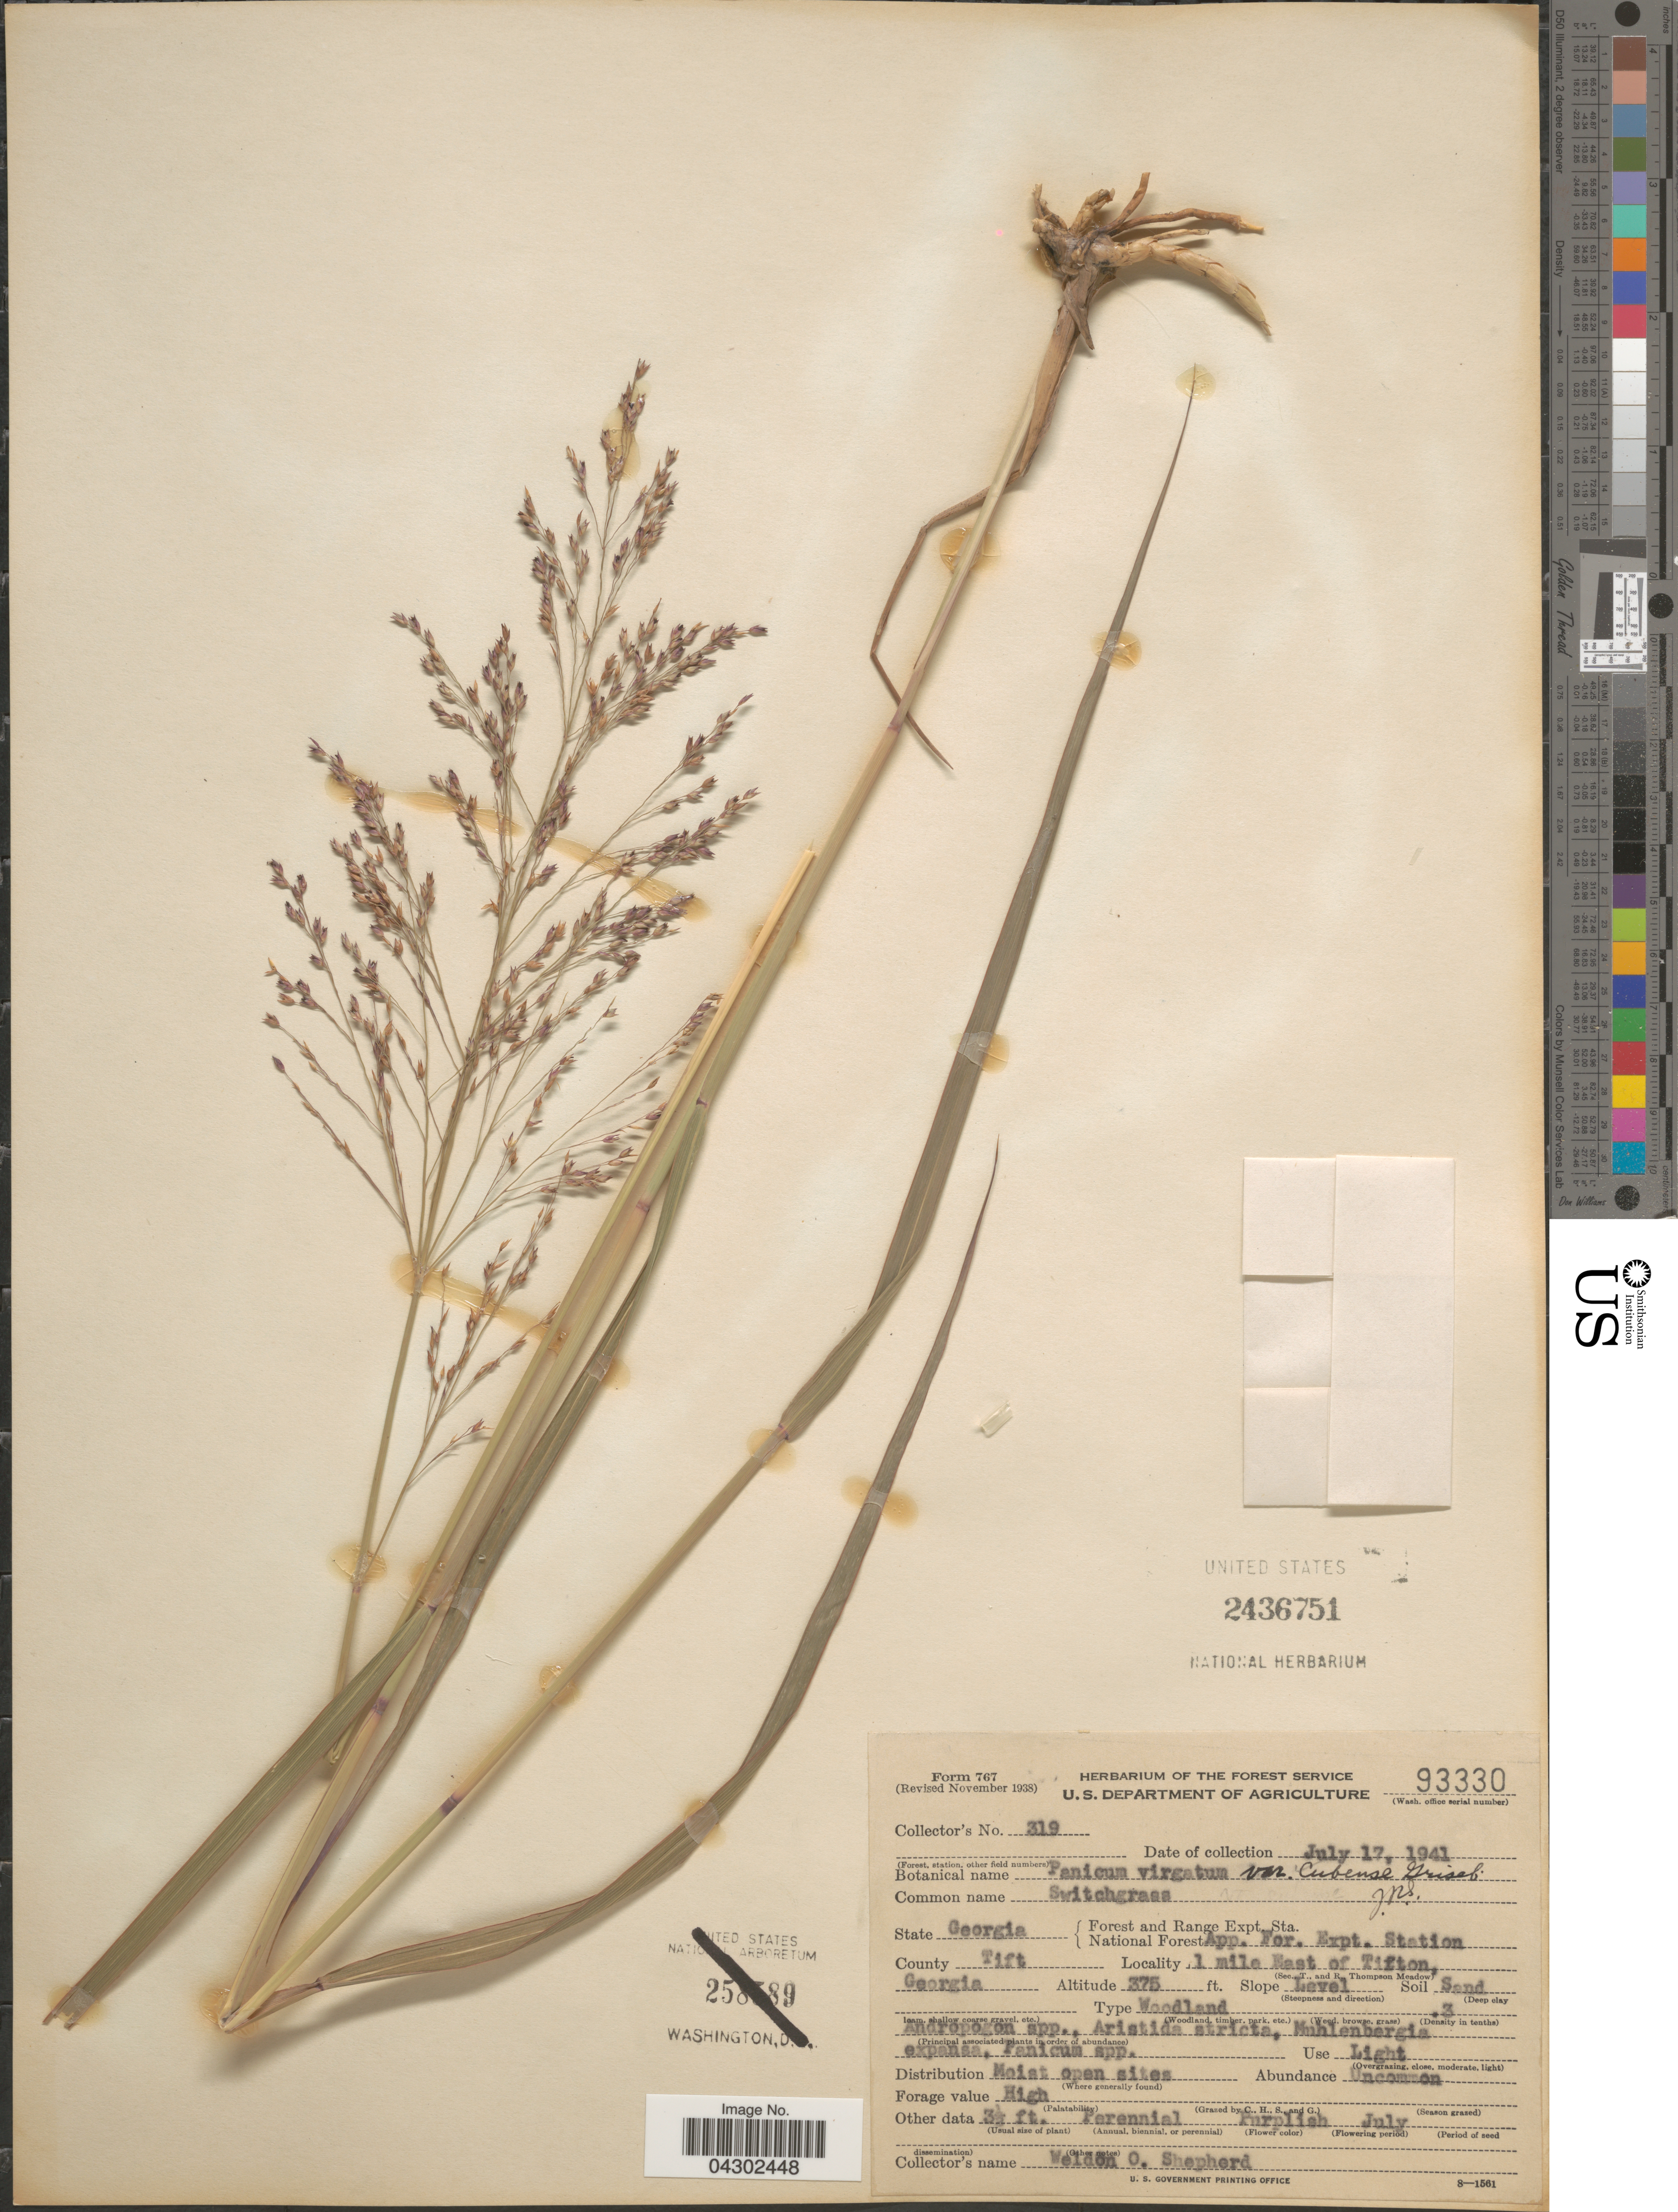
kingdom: Plantae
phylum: Tracheophyta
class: Liliopsida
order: Poales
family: Poaceae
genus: Panicum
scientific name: Panicum virgatum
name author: L.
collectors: W. Shepherd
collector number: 319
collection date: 1941-07-17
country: United States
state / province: Georgia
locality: Forest and Range Expt. Sta. National Forest App. For. Expt. Station. County Tift. 1 mile East of Tifton, Georgia.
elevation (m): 114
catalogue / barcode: US 2436751